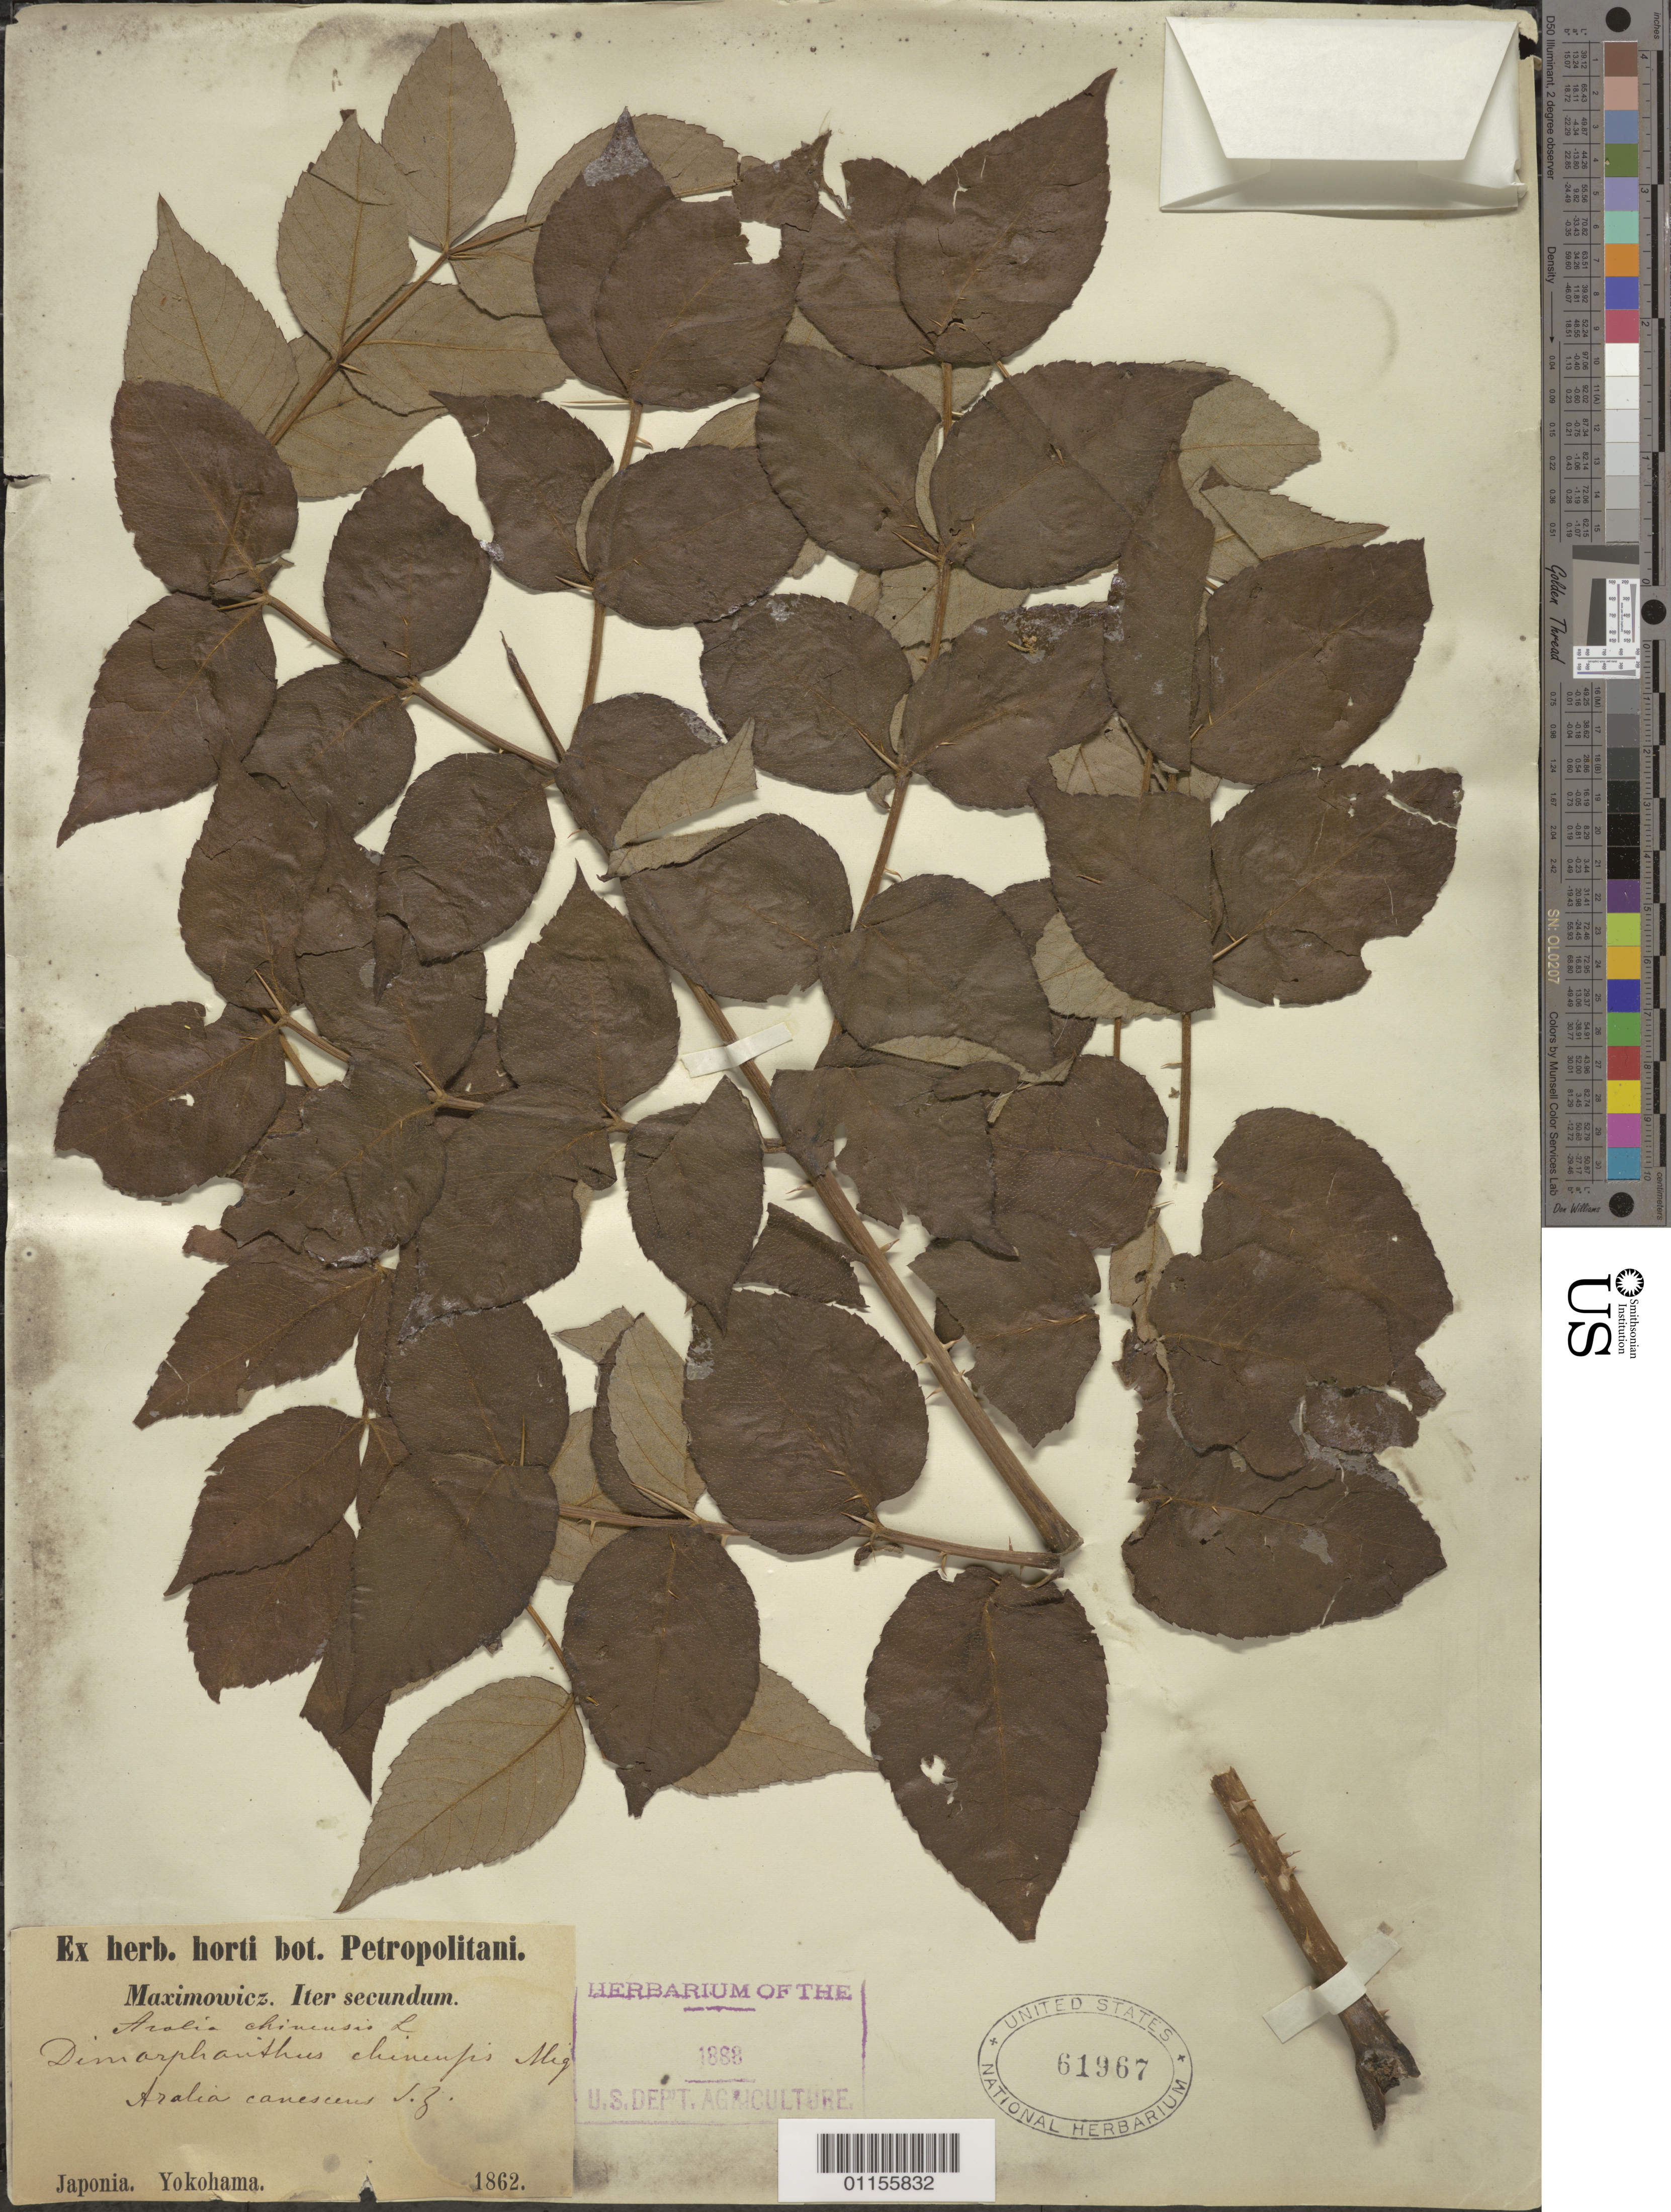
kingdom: Plantae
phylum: Tracheophyta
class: Magnoliopsida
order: Apiales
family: Araliaceae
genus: Aralia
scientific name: Aralia chinensis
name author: L.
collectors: -. Maximowicz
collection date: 1862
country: Japan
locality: Yokohama.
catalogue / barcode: US 61967